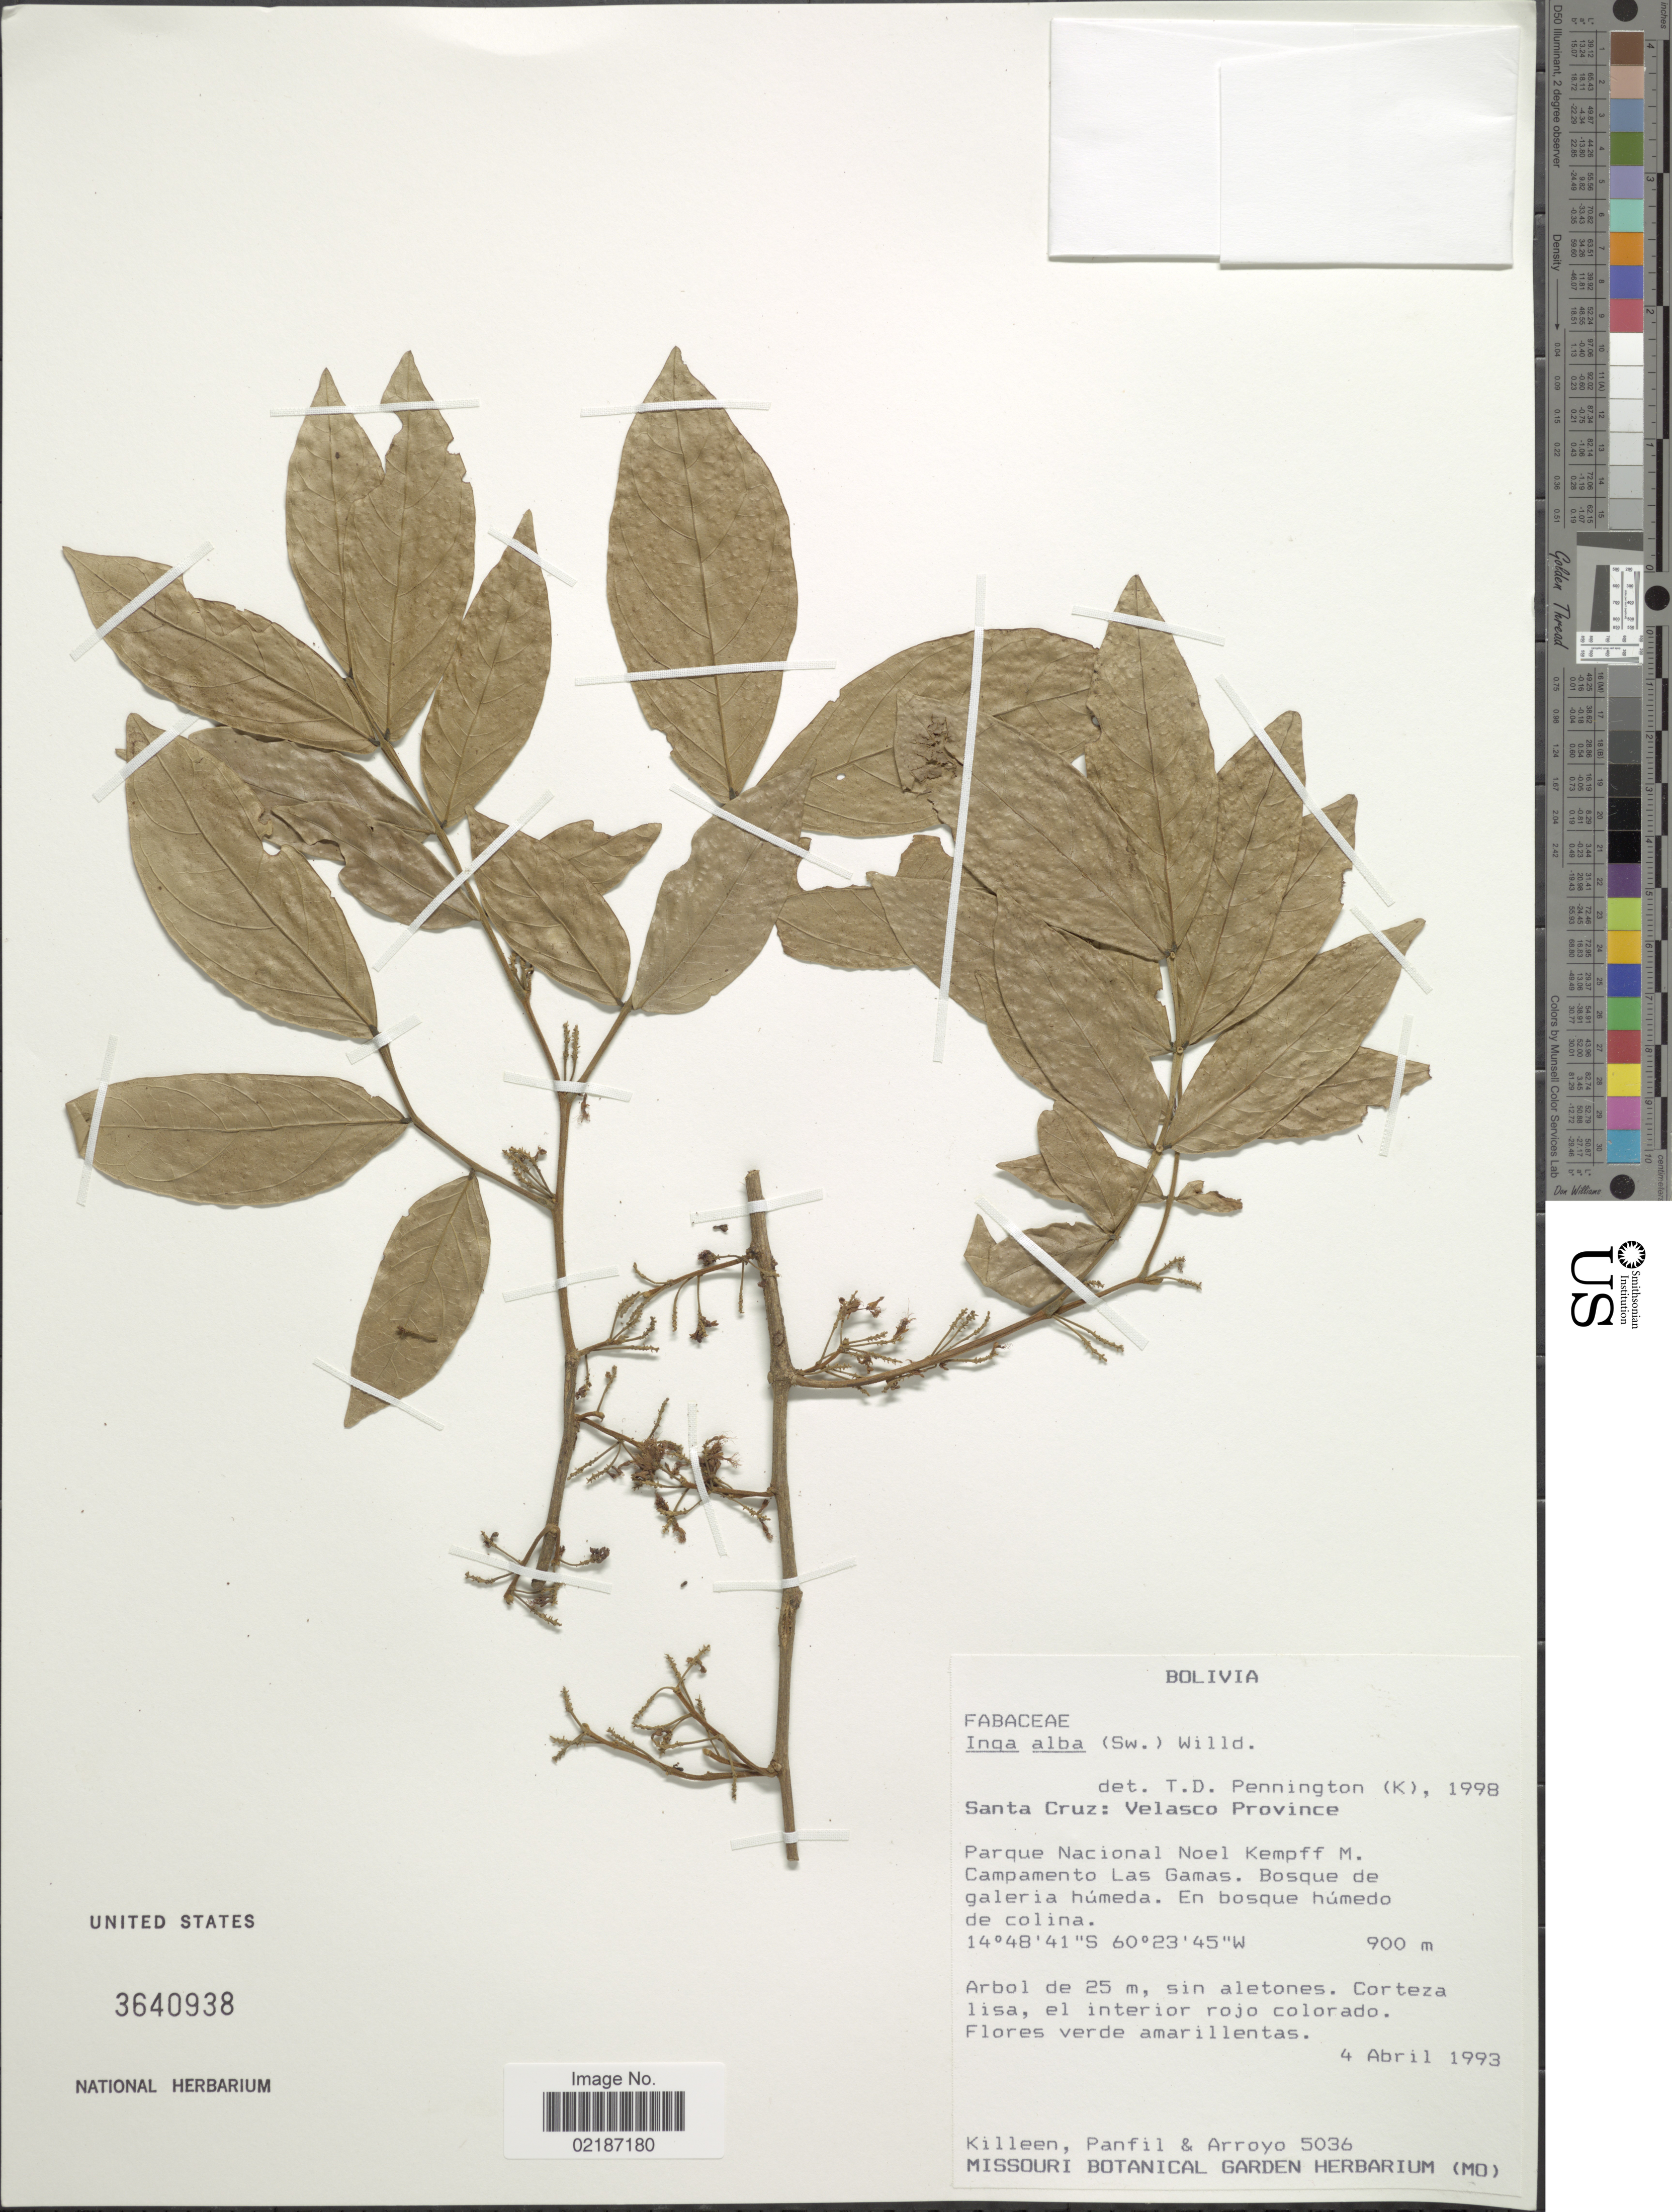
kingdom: Plantae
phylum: Tracheophyta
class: Magnoliopsida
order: Fabales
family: Fabaceae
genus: Inga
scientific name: Inga alba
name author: (Sw.) Willd.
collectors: Killeen, --, -- Panfil & Arroyo, --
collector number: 5036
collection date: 1993-04-04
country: Bolivia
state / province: Santa Cruz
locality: Velasco Province, Parque Nacional Noel Kempff M., Campamento Las Gamas, Bosque de galeria húmeda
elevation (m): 900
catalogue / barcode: US 3640938